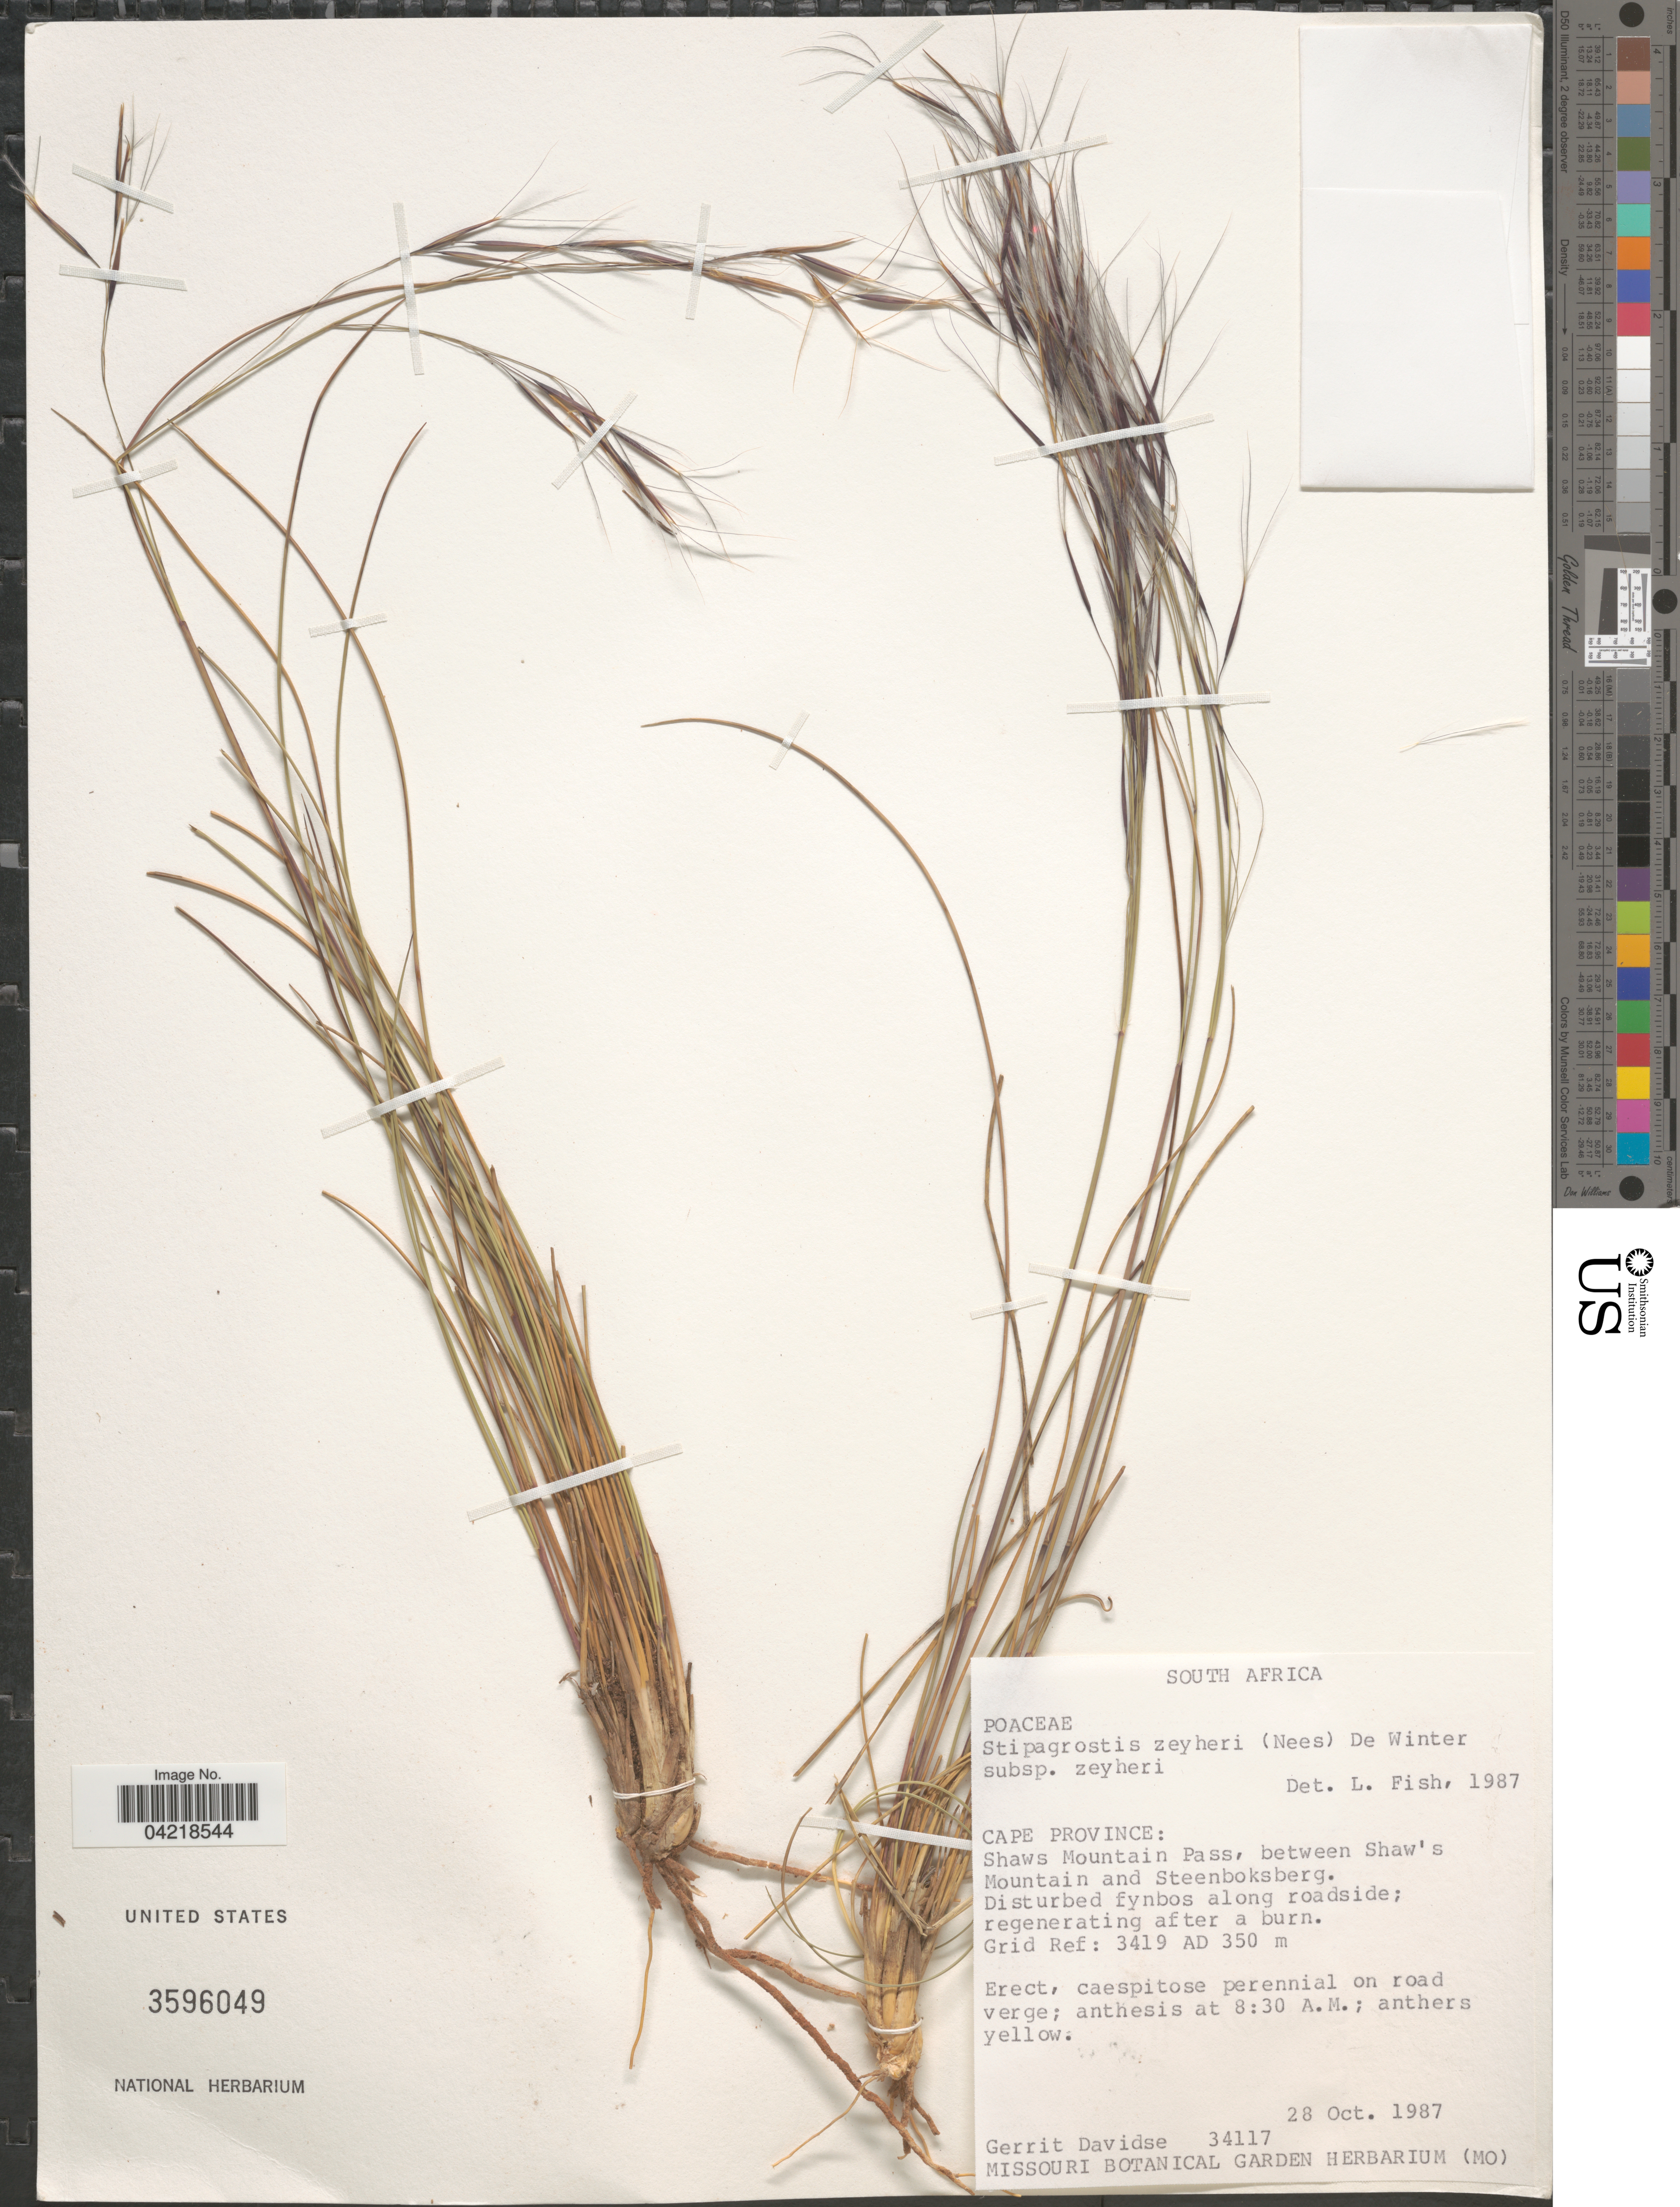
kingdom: Plantae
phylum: Tracheophyta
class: Liliopsida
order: Poales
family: Poaceae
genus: Stipagrostis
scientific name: Stipagrostis zeyheri subsp. zeyheri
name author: (Nees) De Winter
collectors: G. Davidse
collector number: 34117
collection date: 1987-10-28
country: South Africa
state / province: Western Cape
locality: Shaws Mountain Pass, between Shaw's Mountain and Steenboksberg. Disturbed fynbos along roadside; regenerating after a burn. Grid Ref:3419 AD.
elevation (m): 350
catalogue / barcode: US 3596049